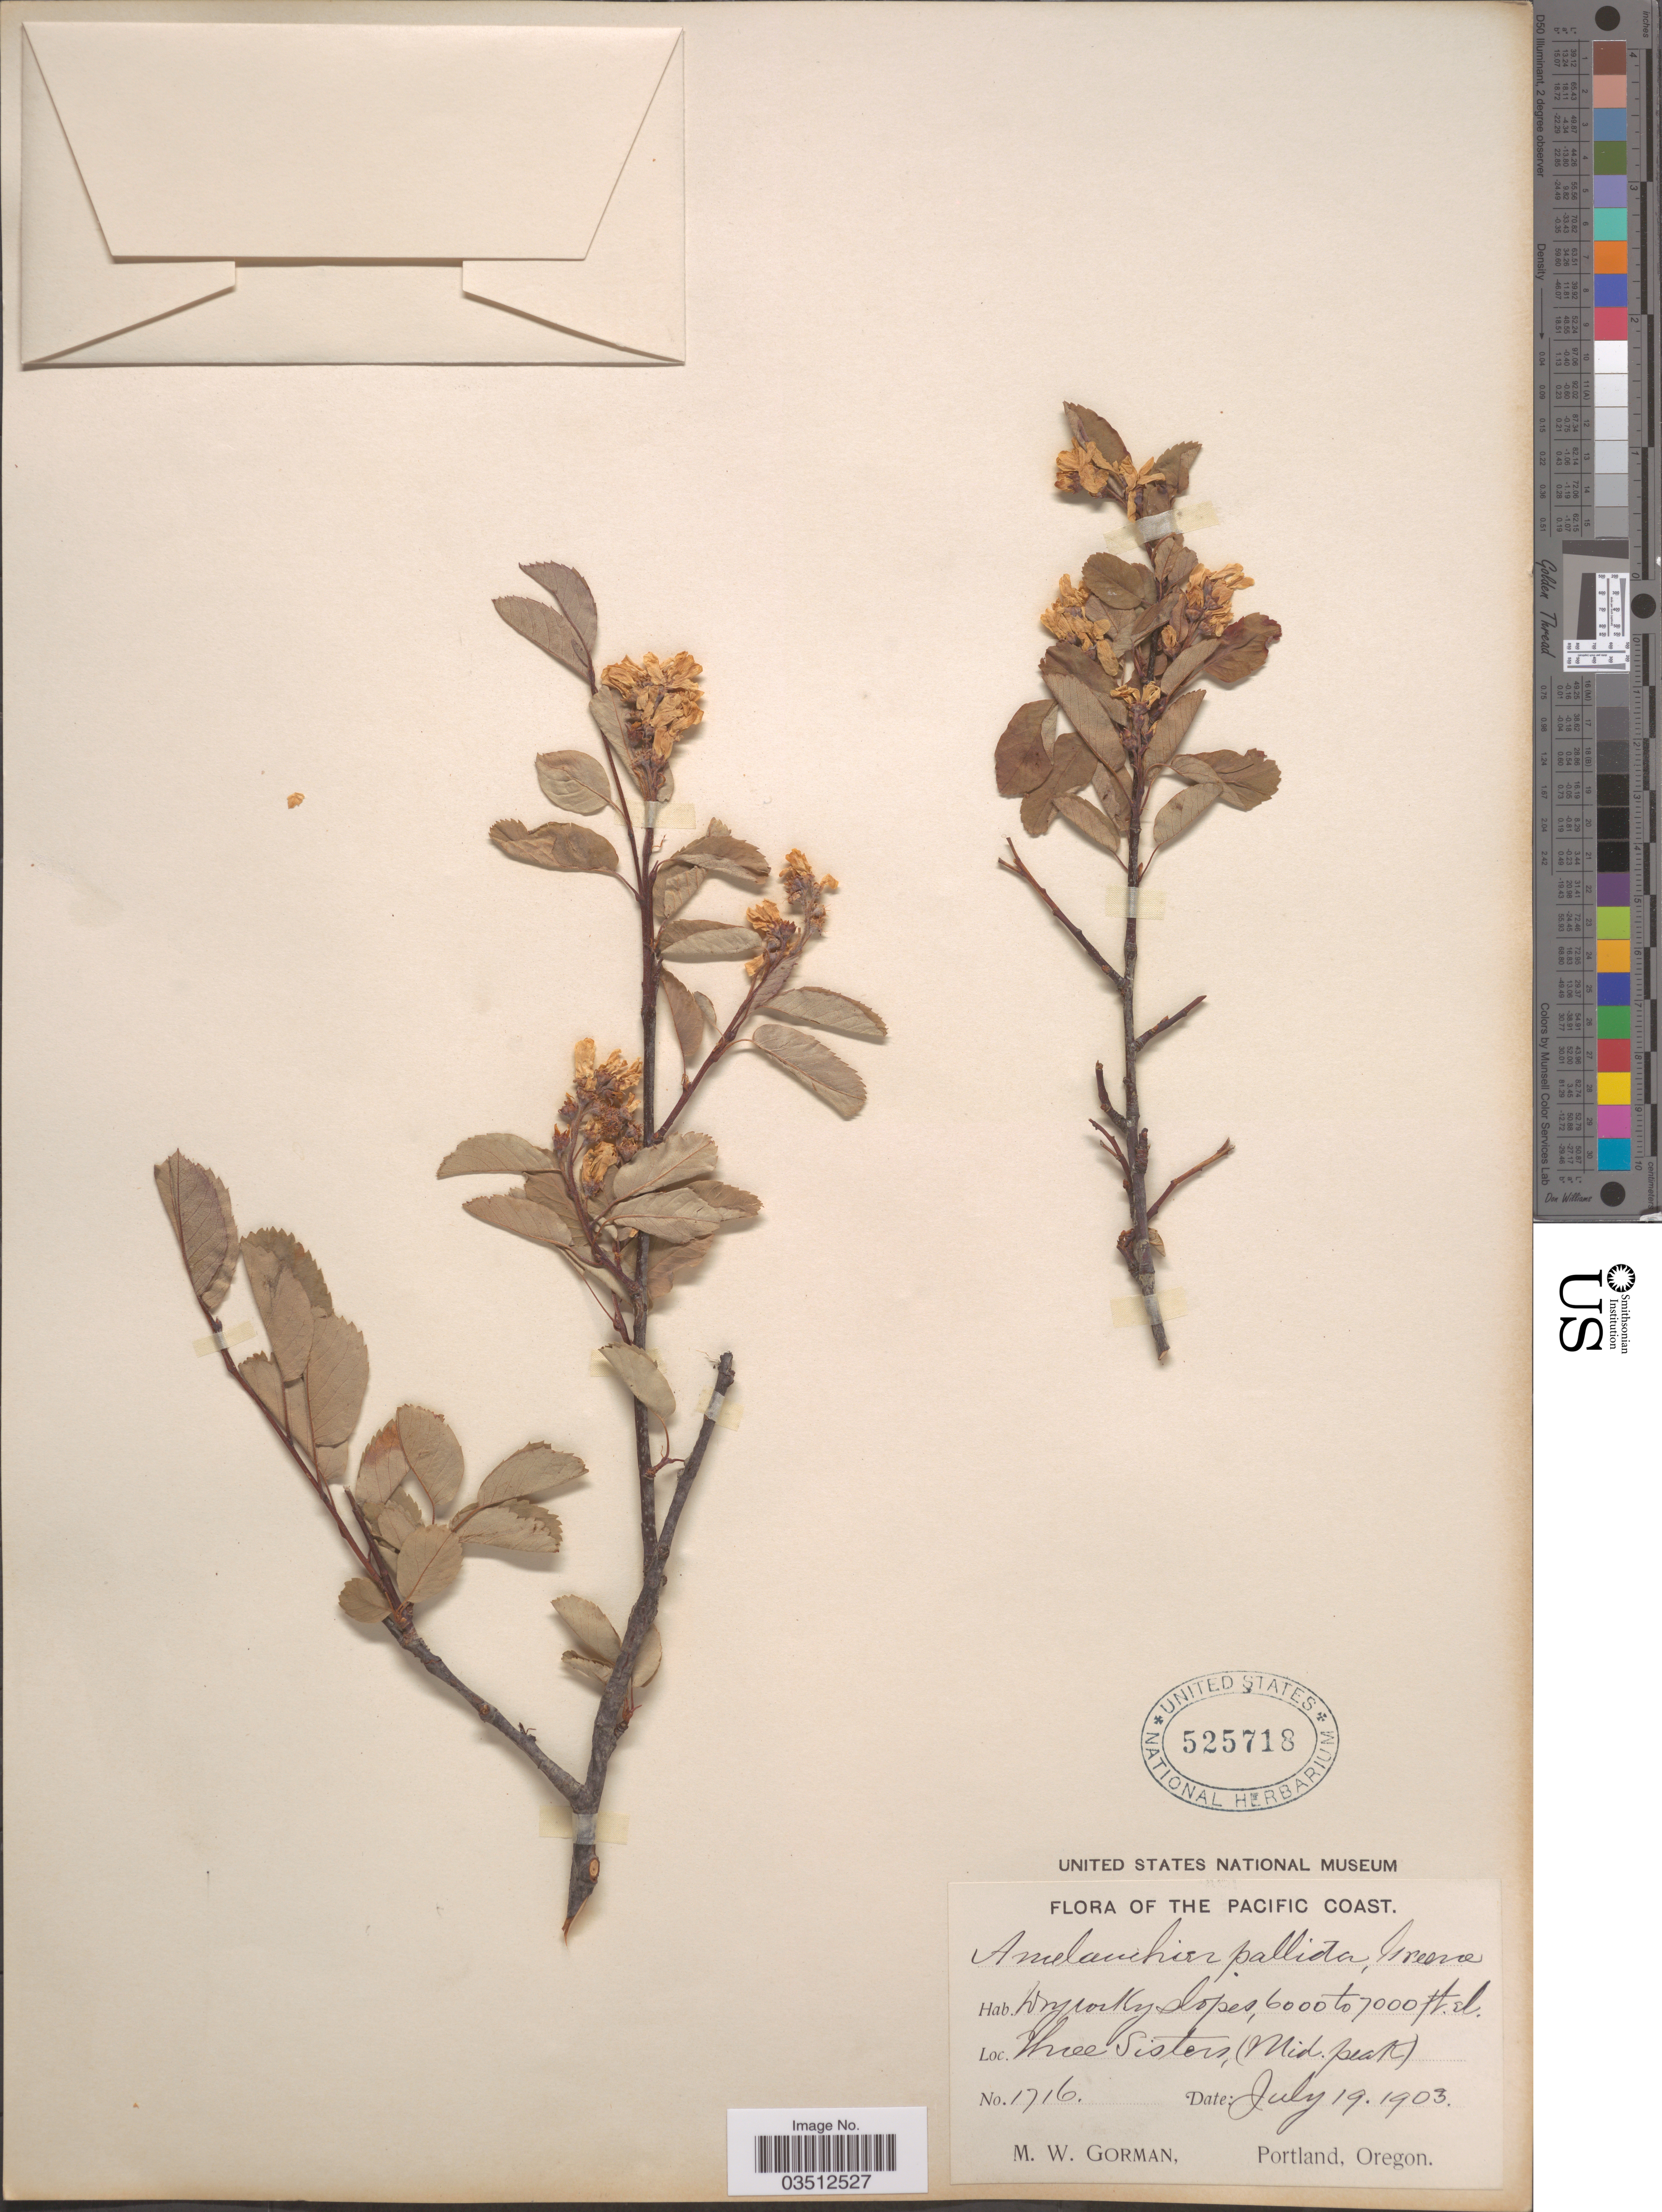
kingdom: Plantae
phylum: Tracheophyta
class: Magnoliopsida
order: Rosales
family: Rosaceae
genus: Amelanchier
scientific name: Amelanchier pallida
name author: Greene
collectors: M. W. Gorman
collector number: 1716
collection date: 1903-07-19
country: United States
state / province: Oregon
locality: Pacific Coast. Three Sisters, (Mid. Peak).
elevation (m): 1829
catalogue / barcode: US 525718